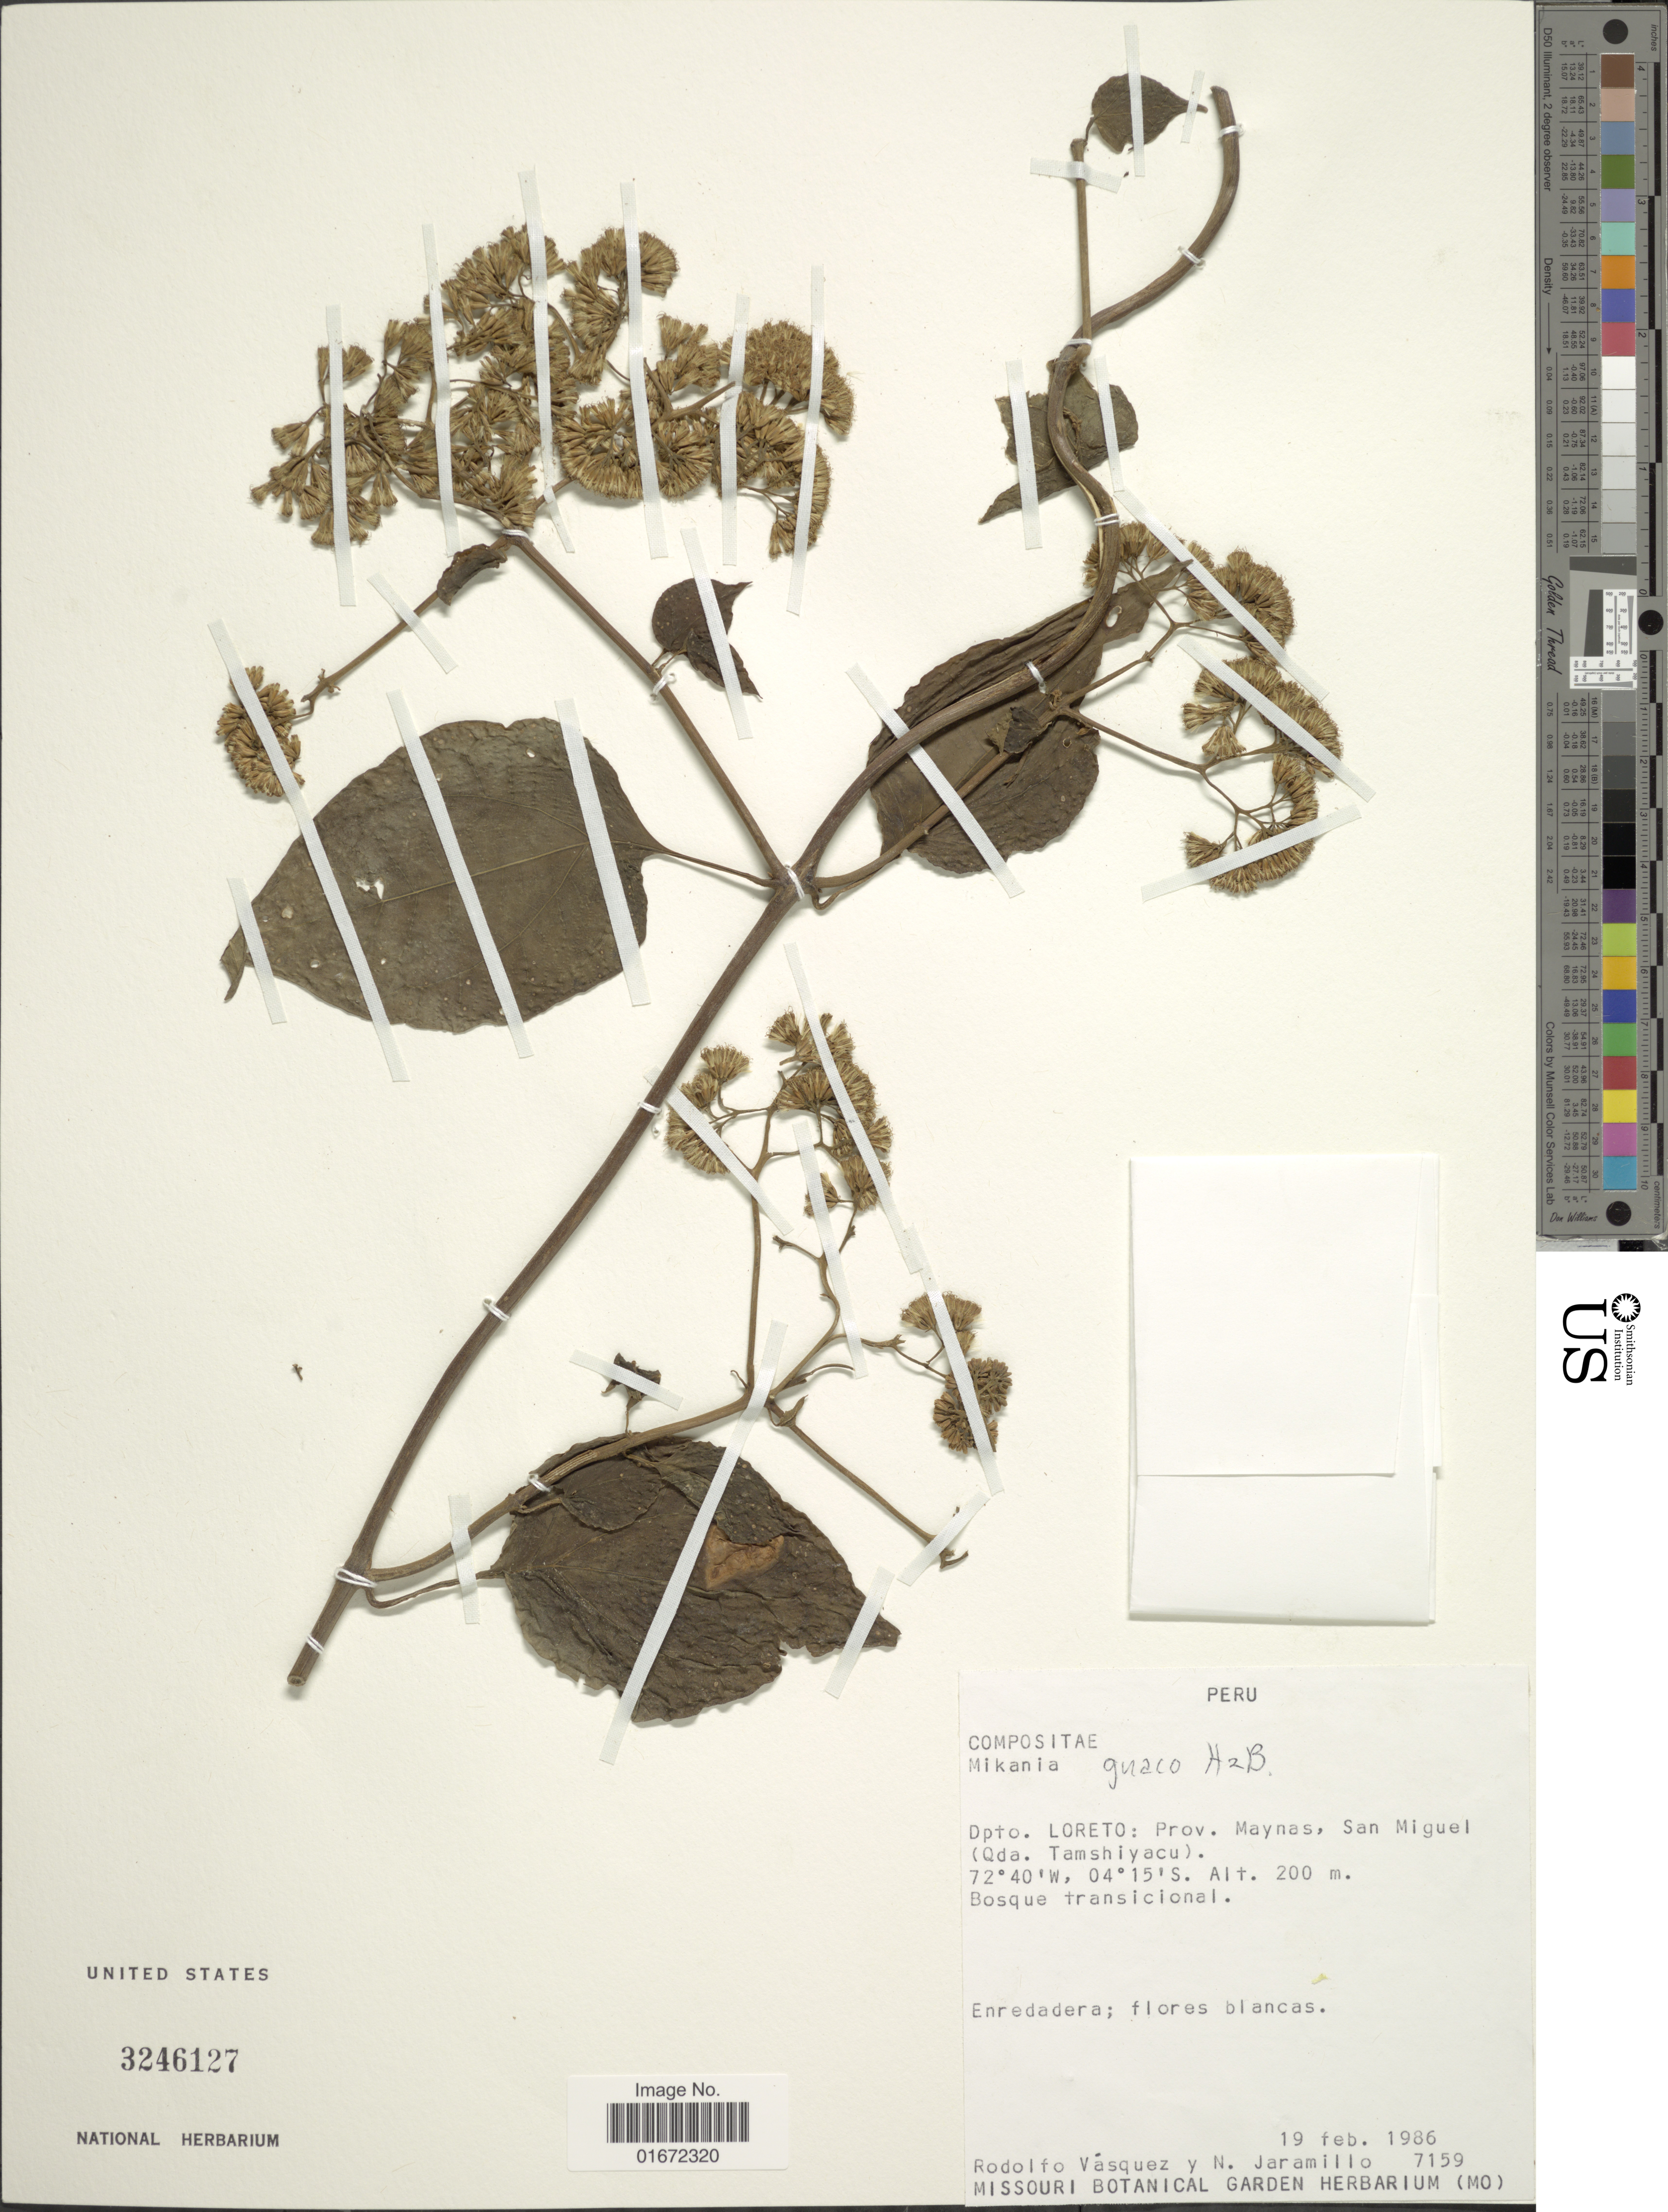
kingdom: Plantae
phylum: Tracheophyta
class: Magnoliopsida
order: Asterales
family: Asteraceae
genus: Mikania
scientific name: Mikania guaco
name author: Humb. & Bonpl.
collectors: R. Vásquez & N. Jaramillo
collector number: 7159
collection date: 1986-02-19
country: Peru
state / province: Loreto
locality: Dpto. Loreto: Prov. Maynas, San Miguel (Qda. Tamshiyacu)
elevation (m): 200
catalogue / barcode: US 3246127